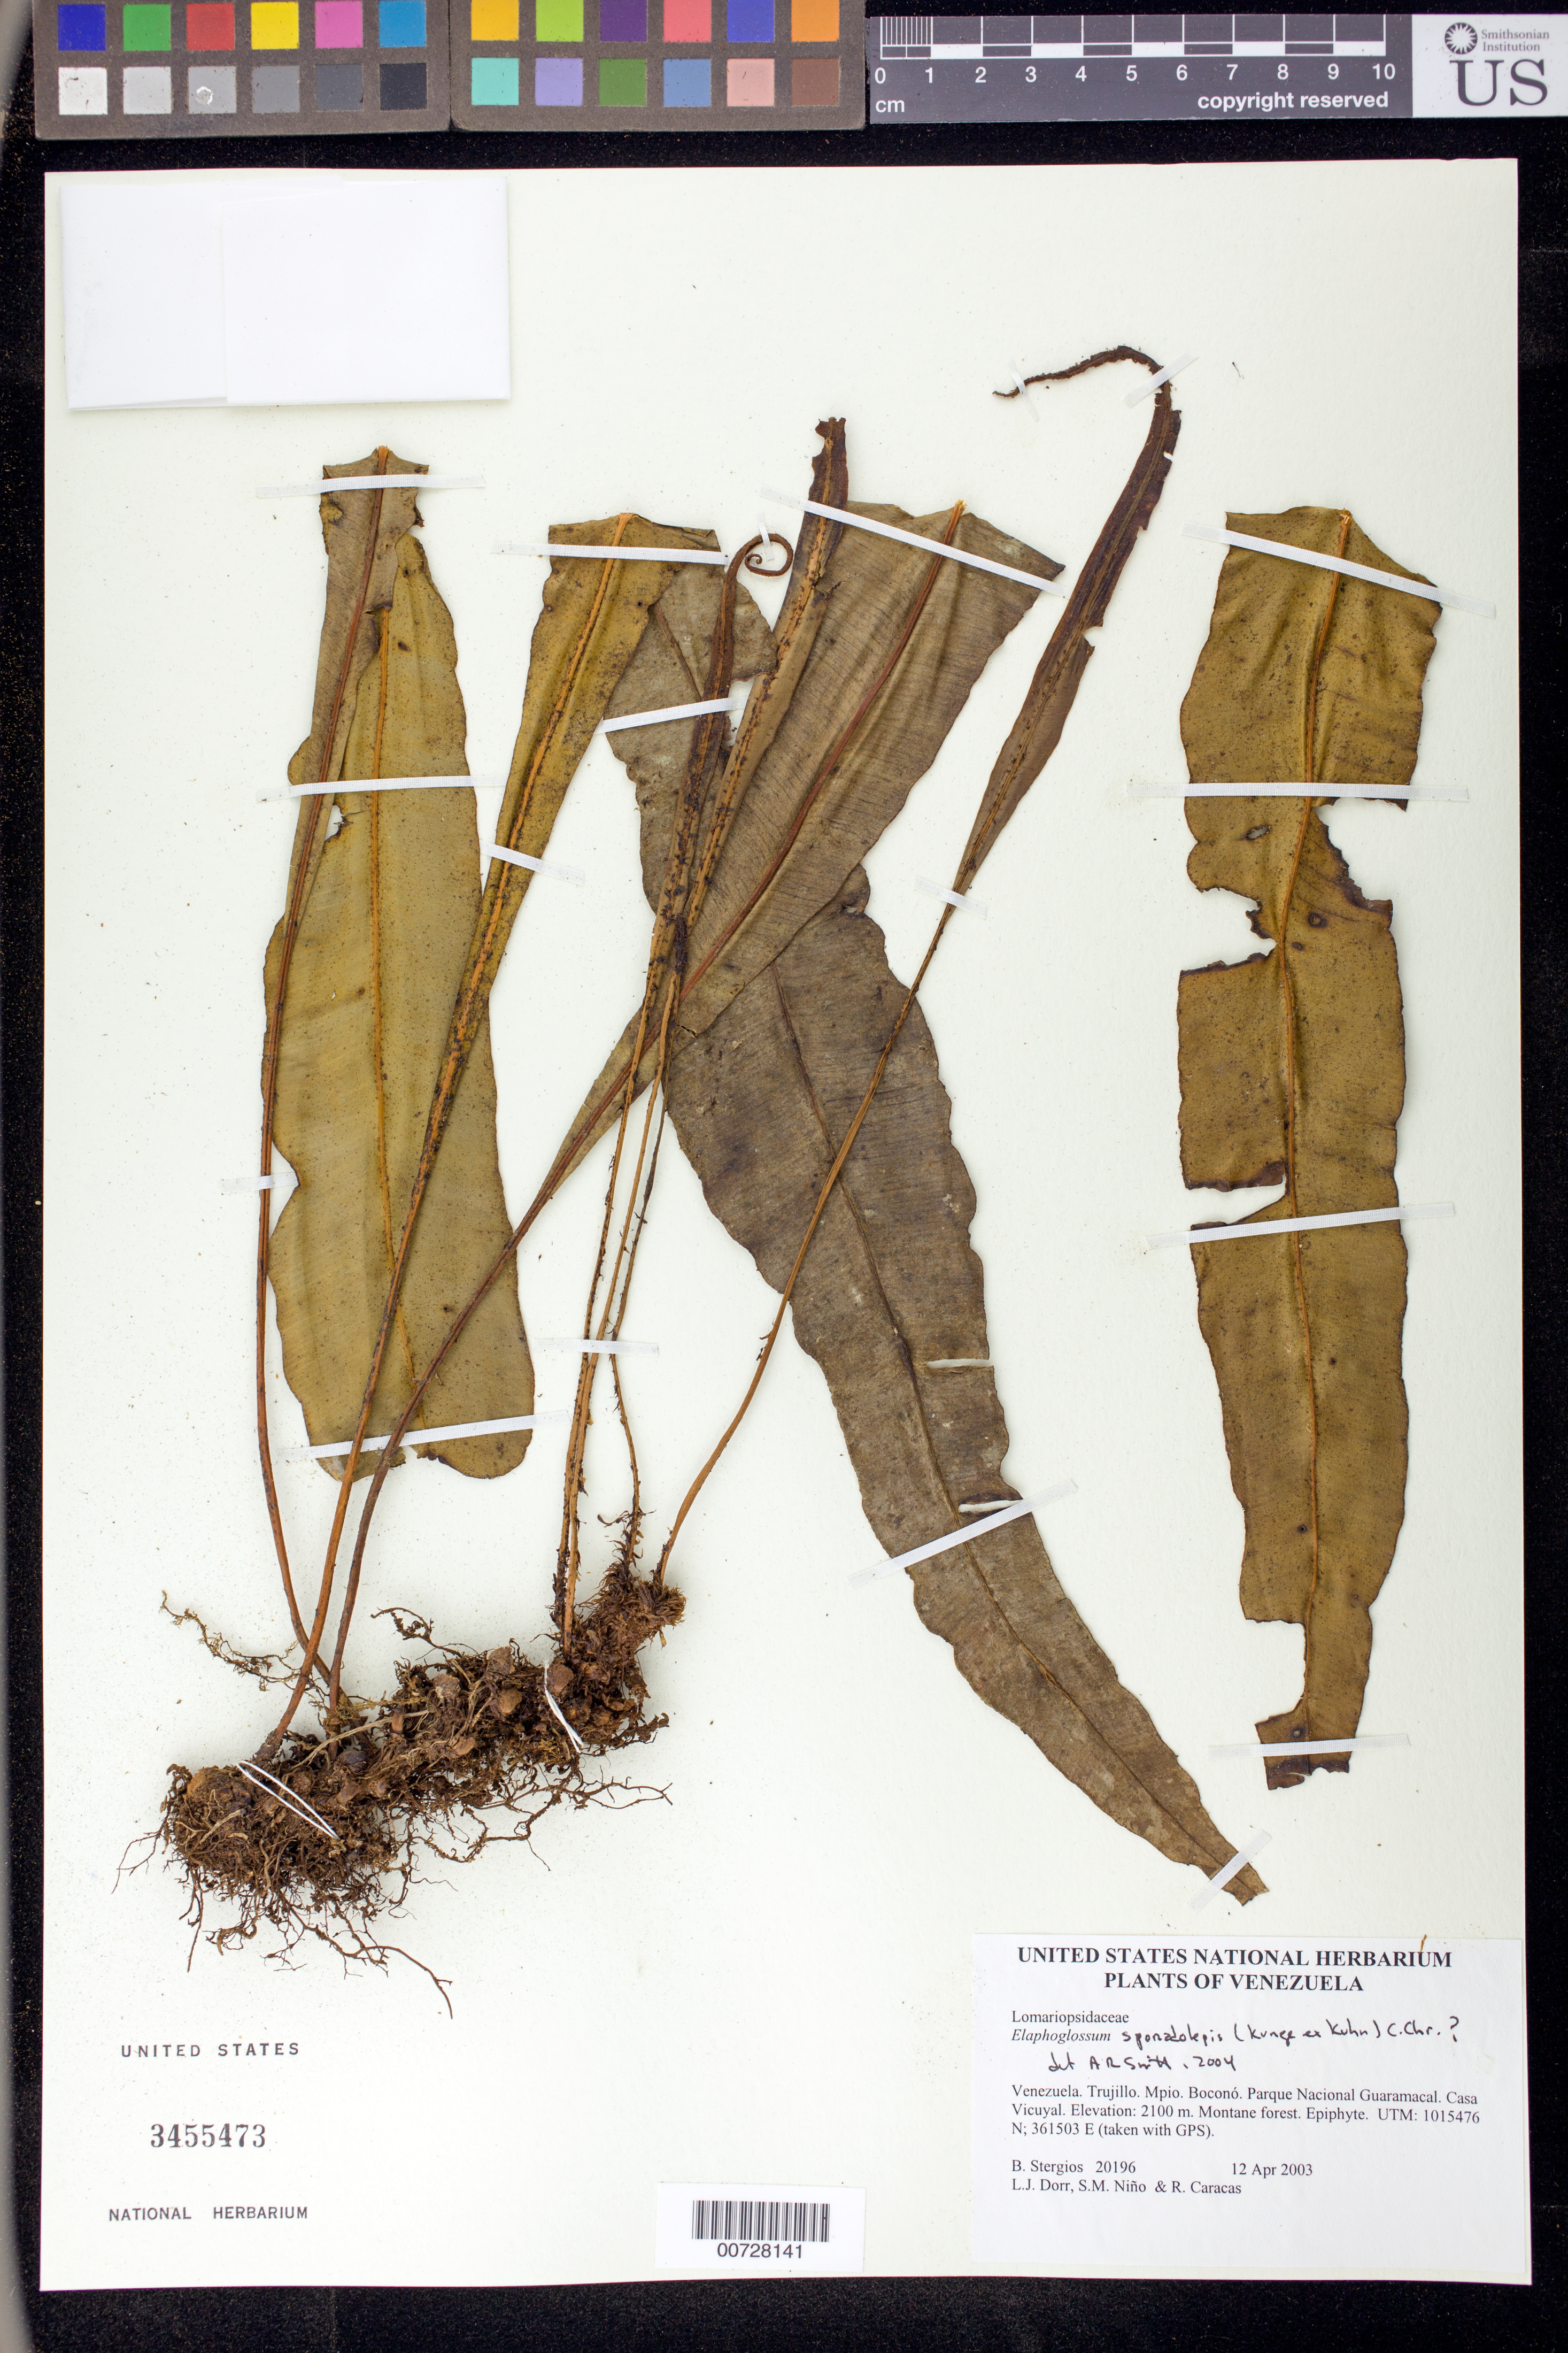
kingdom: Plantae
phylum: Tracheophyta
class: Polypodiopsida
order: Polypodiales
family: Dryopteridaceae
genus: Elaphoglossum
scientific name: Elaphoglossum sporadolepis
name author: (Kunze ex Kuhn) T. Moore ex C. Chr.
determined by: Smith, Alan R., (UC)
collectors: B. G. Stergios, L. J. Dorr, S. M. Niño & R. Caracas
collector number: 20196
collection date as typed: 12 Apr 2003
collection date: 2003-04-12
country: Venezuela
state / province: Trujillo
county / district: Boconó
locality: Parque Nacional Guaramacal. Casa Vicuyal.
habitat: Montane forest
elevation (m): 2100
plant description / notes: F, NY, PORT, UC, US, VEN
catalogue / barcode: US 3455473